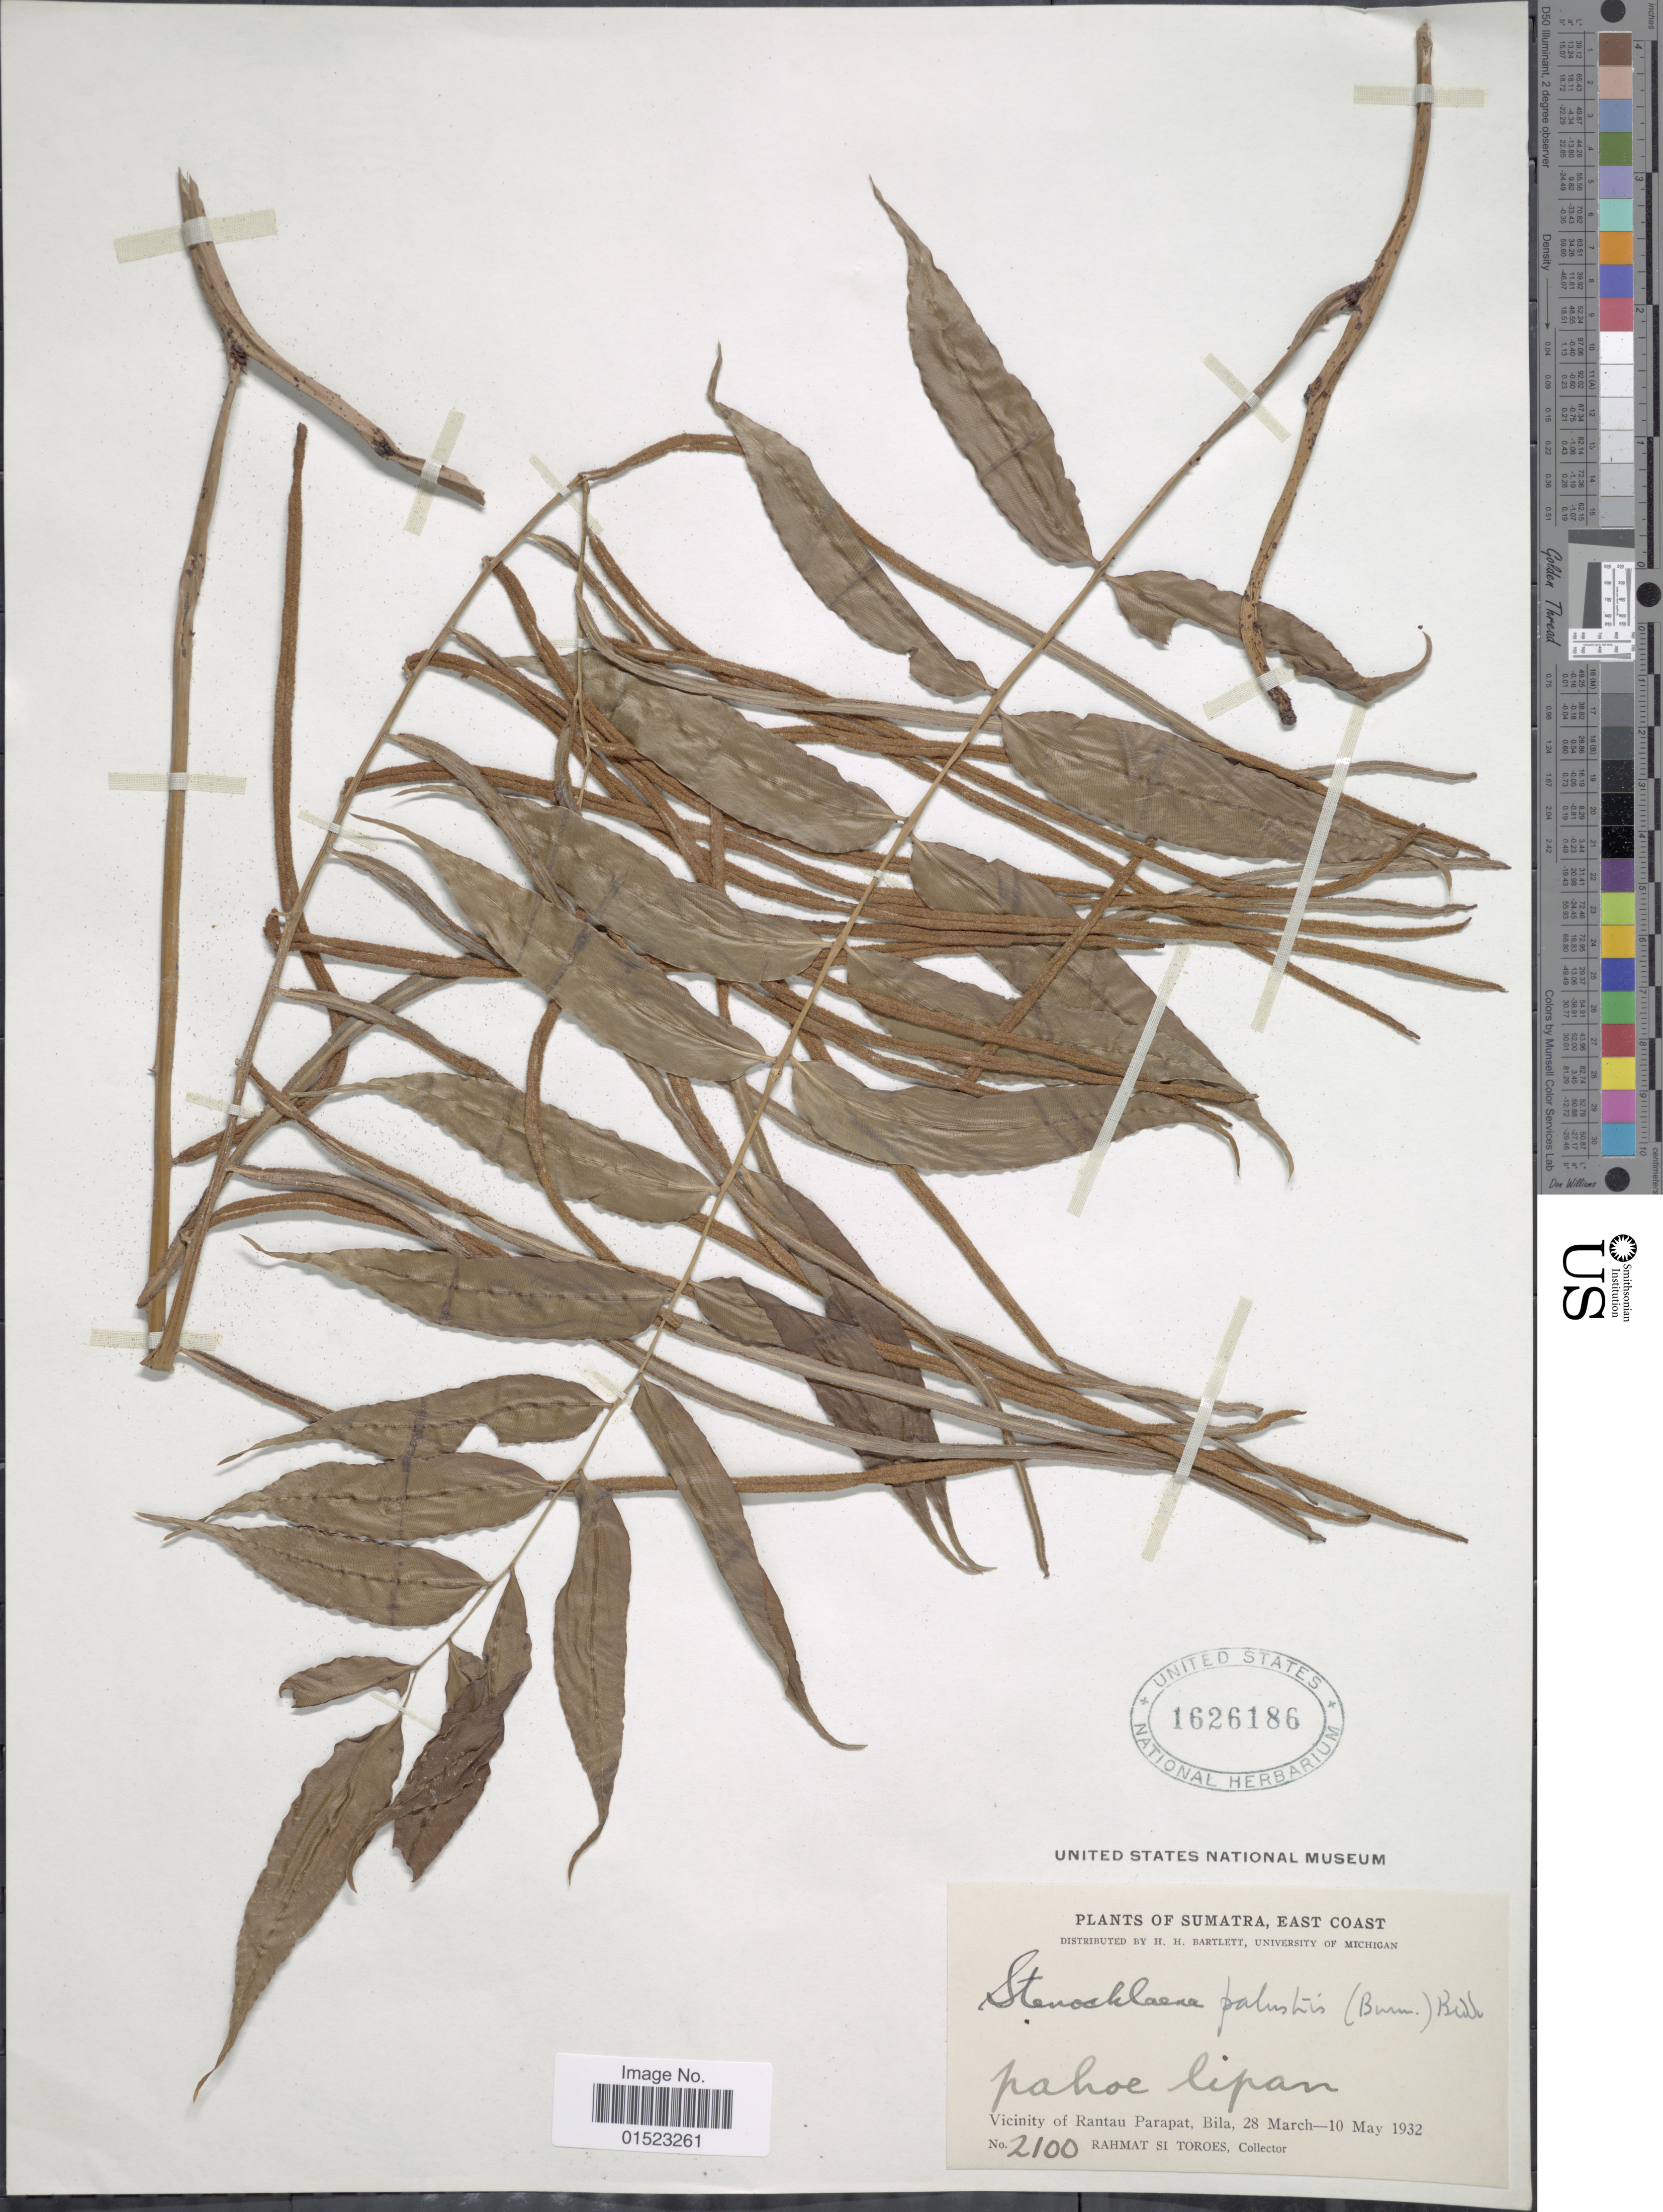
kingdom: Plantae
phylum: Tracheophyta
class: Polypodiopsida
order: Polypodiales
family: Blechnaceae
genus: Stenochlaena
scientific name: Stenochlaena palustris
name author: (Burm. f.) Bedd.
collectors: Rahmat Si Boeea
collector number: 2100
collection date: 1932-03-28/1932-05-10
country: Indonesia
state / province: Sumatra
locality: Sumatra, East Coast, Pahoe Lipan, Vicinity of Rantau Parapat, Bila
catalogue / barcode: US 1626186